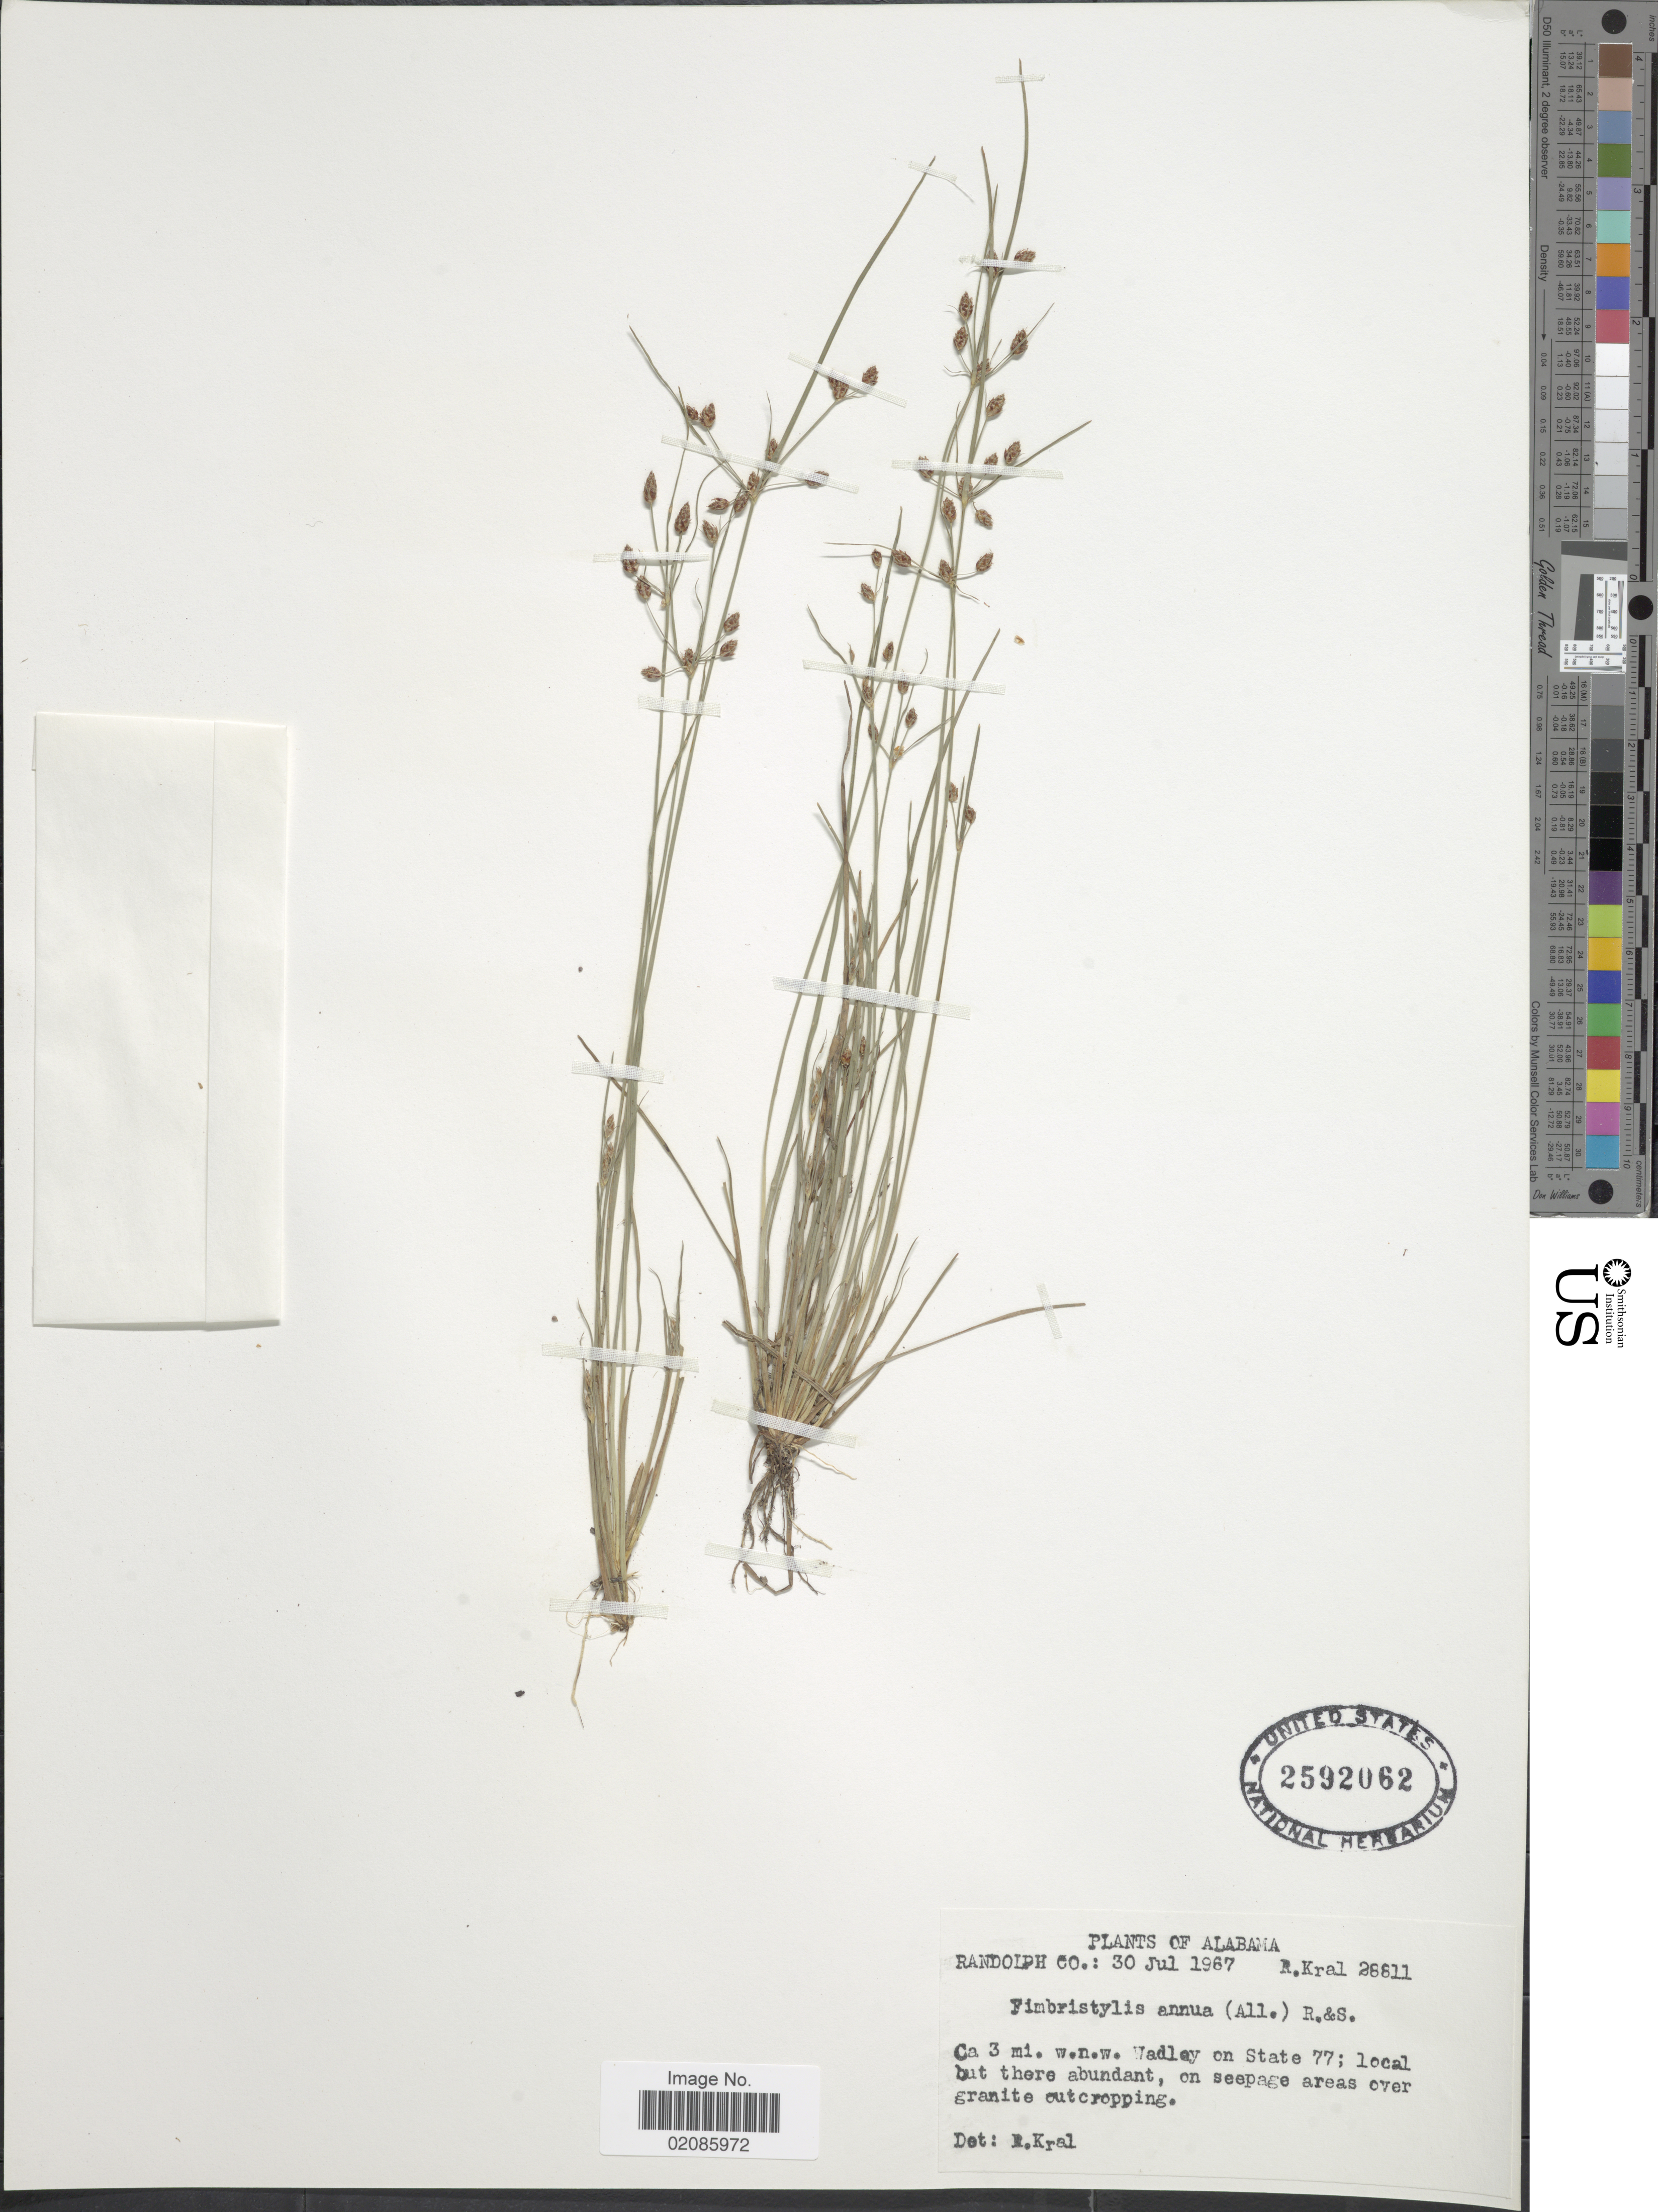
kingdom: Plantae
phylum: Tracheophyta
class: Liliopsida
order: Poales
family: Cyperaceae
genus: Fimbristylis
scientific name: Fimbristylis annua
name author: (All.) Roem. & Schult.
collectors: R. Kral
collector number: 28811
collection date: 1967-07-30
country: United States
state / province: Alabama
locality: Randolph Co. Ca 3 mi. w.n.w. Wadley on State 77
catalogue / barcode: US 2592062